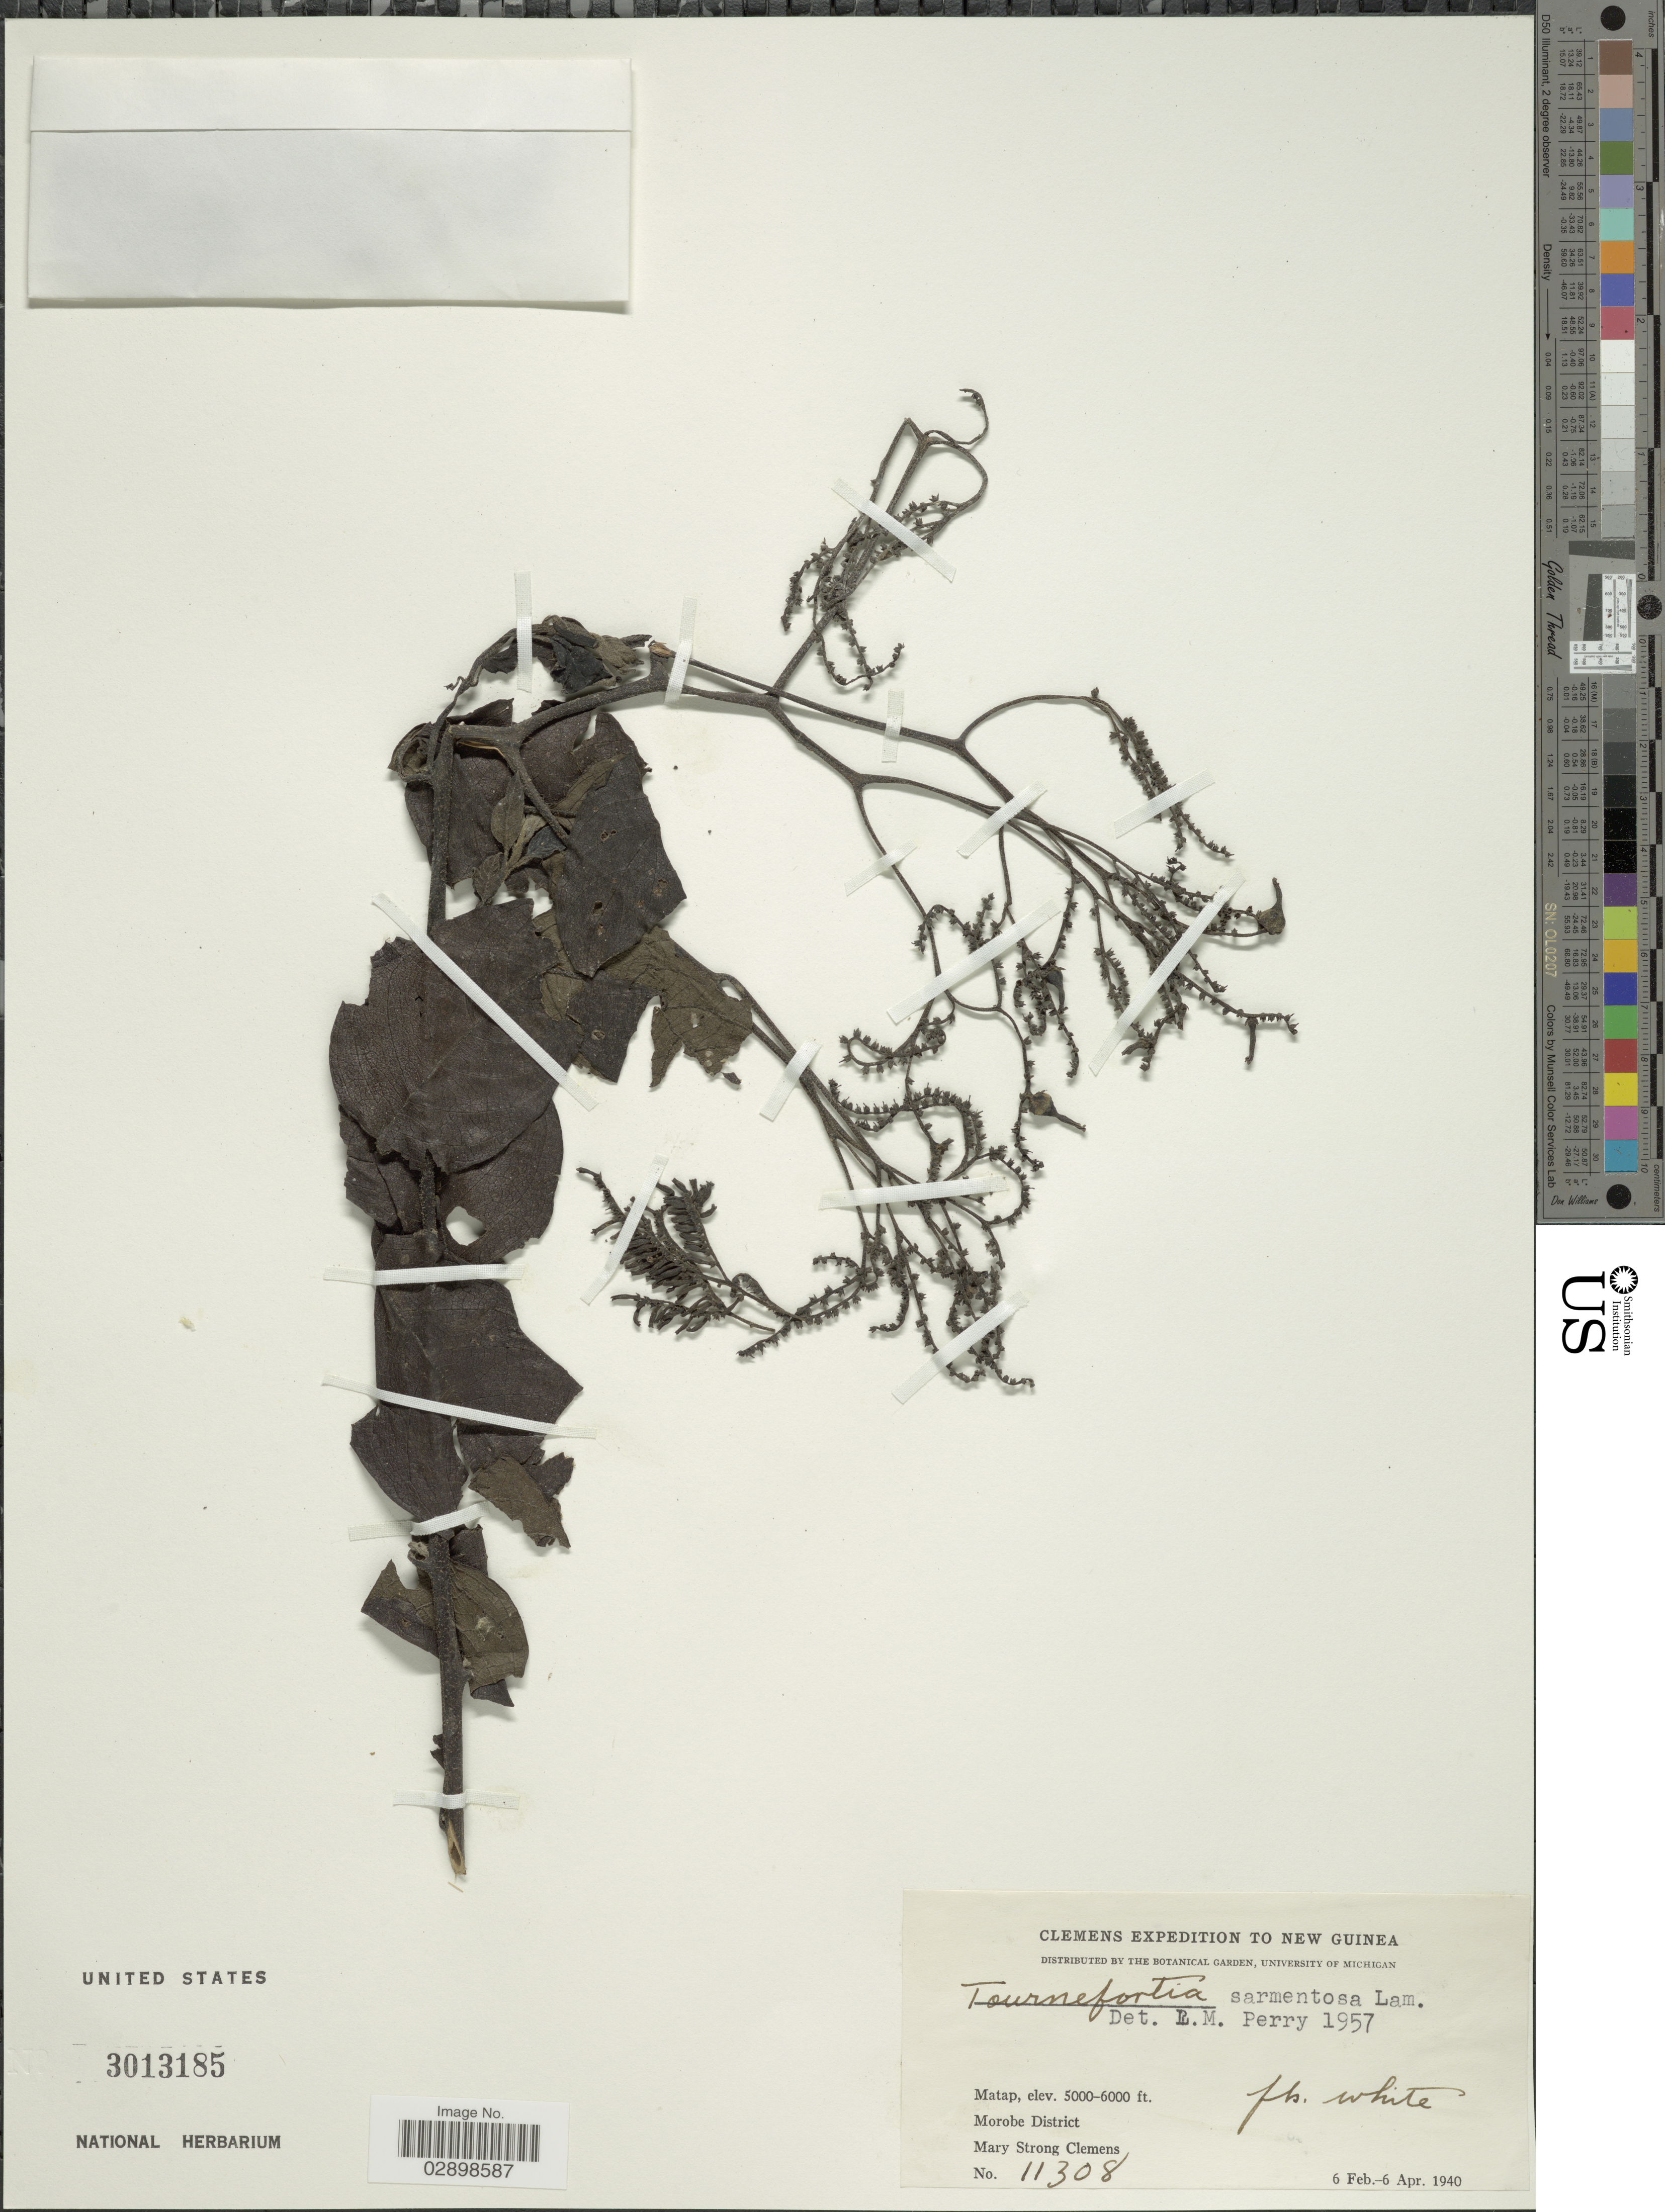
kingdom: Plantae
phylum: Tracheophyta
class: Magnoliopsida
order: Boraginales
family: Heliotropiaceae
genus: Tournefortia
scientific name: Tournefortia sarmentosa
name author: Lam.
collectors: M. S. Clemens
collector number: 11308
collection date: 1940-02-06/1940-04-06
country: Papua New Guinea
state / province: Morobe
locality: New Guinea. Matap. Morobe District.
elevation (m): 1524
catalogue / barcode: US 3013185